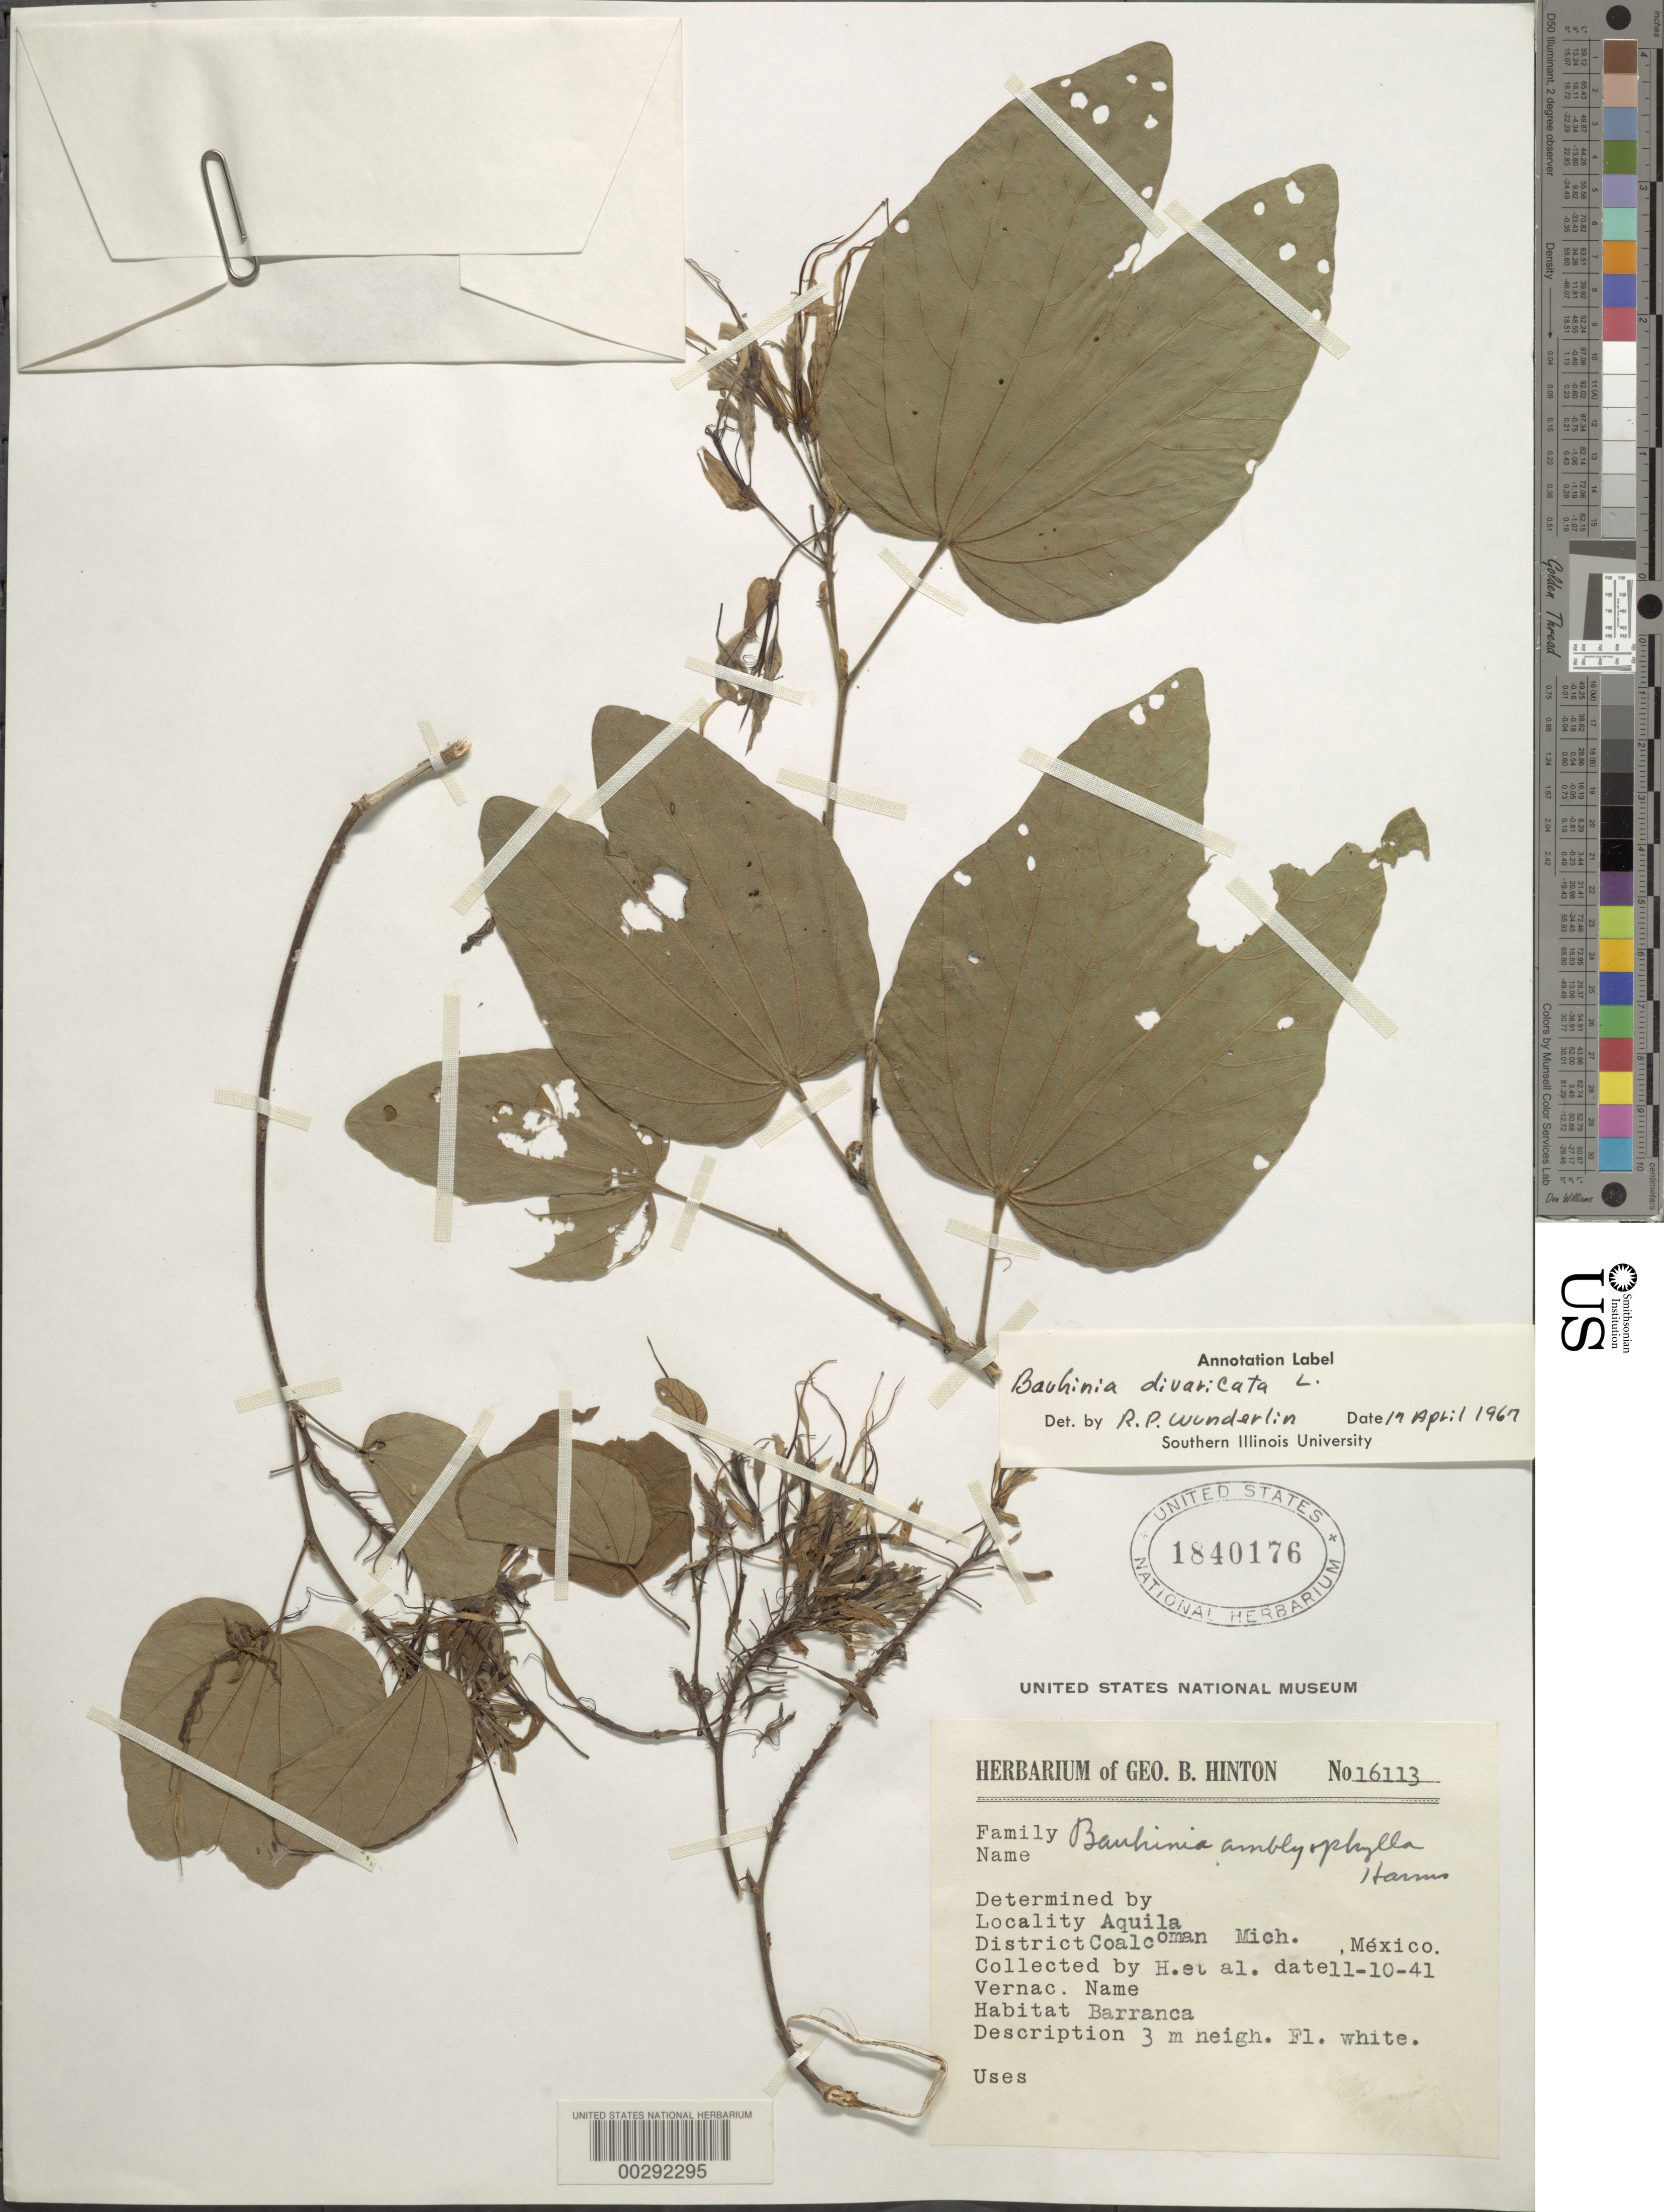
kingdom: Plantae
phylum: Tracheophyta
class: Magnoliopsida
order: Fabales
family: Fabaceae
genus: Bauhinia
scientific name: Bauhinia divaricata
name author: L.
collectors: G. B. Hinton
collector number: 16113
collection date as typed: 10 Nov 1941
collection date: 1941-11-10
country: Mexico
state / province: Michoacán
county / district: Coalcomán De Vazquez Pallares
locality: Coalcomán Mun. (?), Aquila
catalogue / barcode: US 1840176